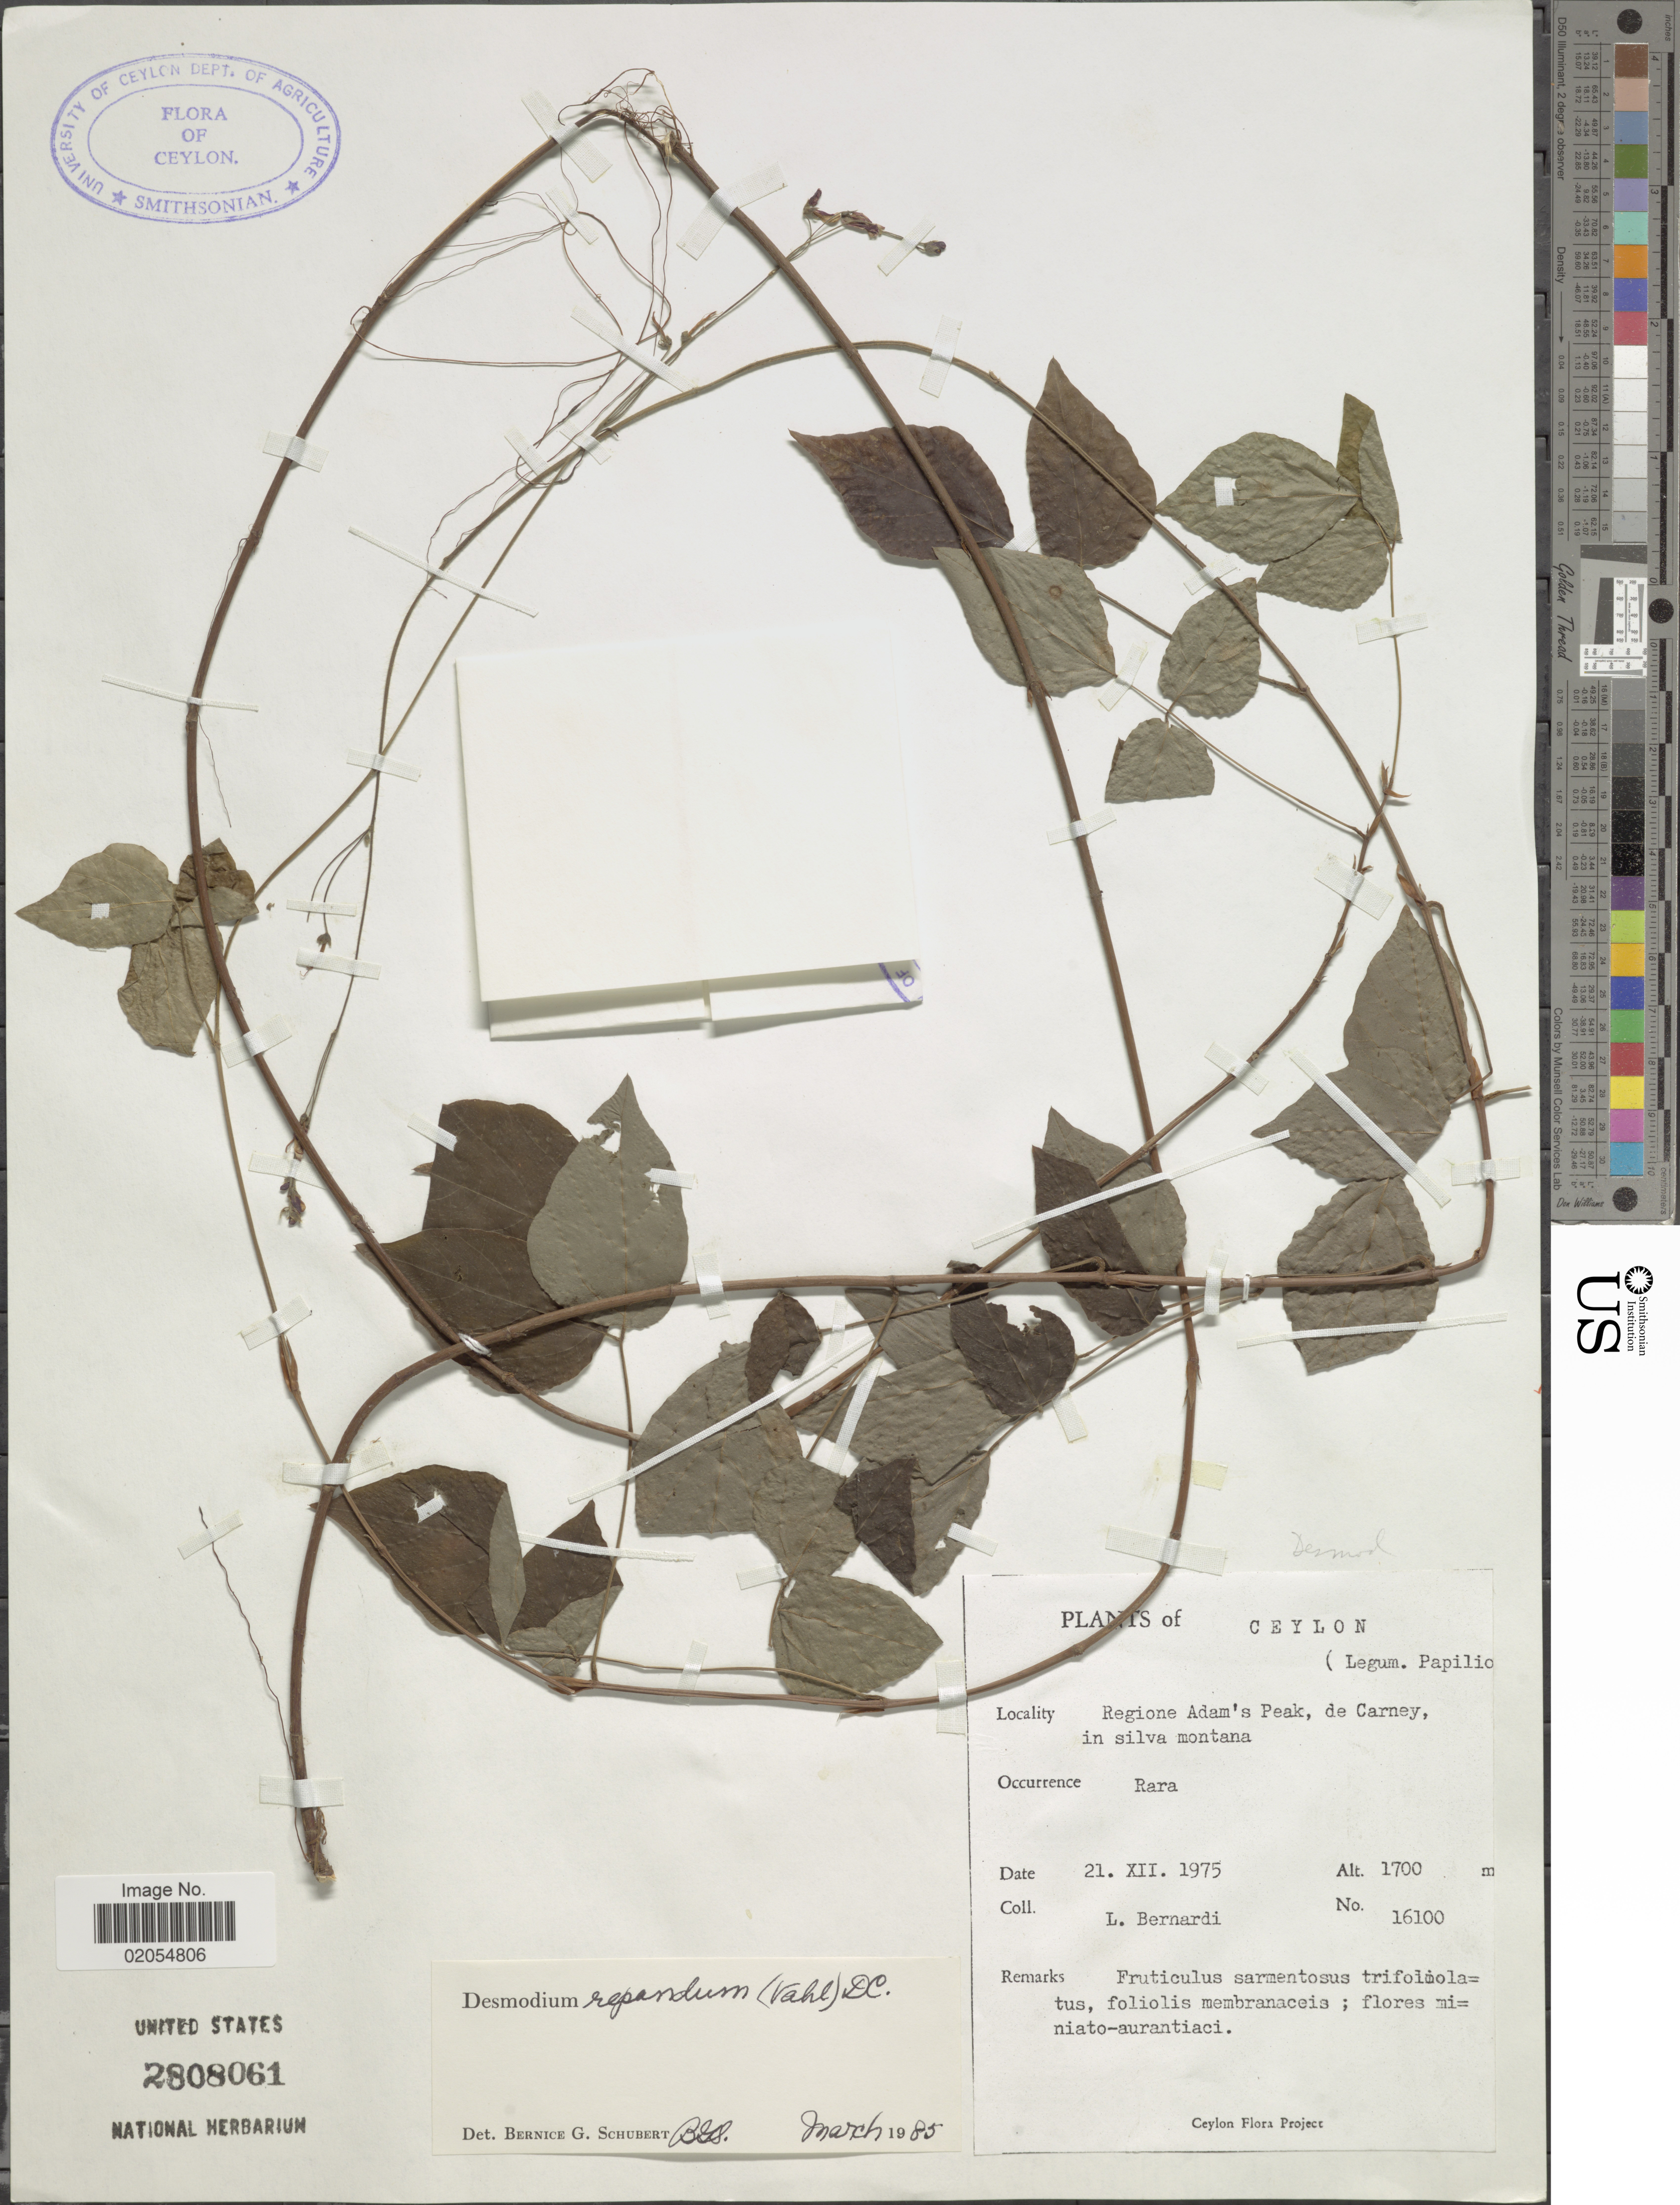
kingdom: Plantae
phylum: Tracheophyta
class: Magnoliopsida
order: Fabales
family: Fabaceae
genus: Hylodesmum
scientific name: Hylodesmum repandum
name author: (Vahl) H. Ohashi & R.R. Mill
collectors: L. Bernardi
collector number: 16100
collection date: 1975-12-21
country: Sri Lanka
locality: Ceylon, Regione Adam's Peak, de Carney, in silva montana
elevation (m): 1700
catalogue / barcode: US 2808061